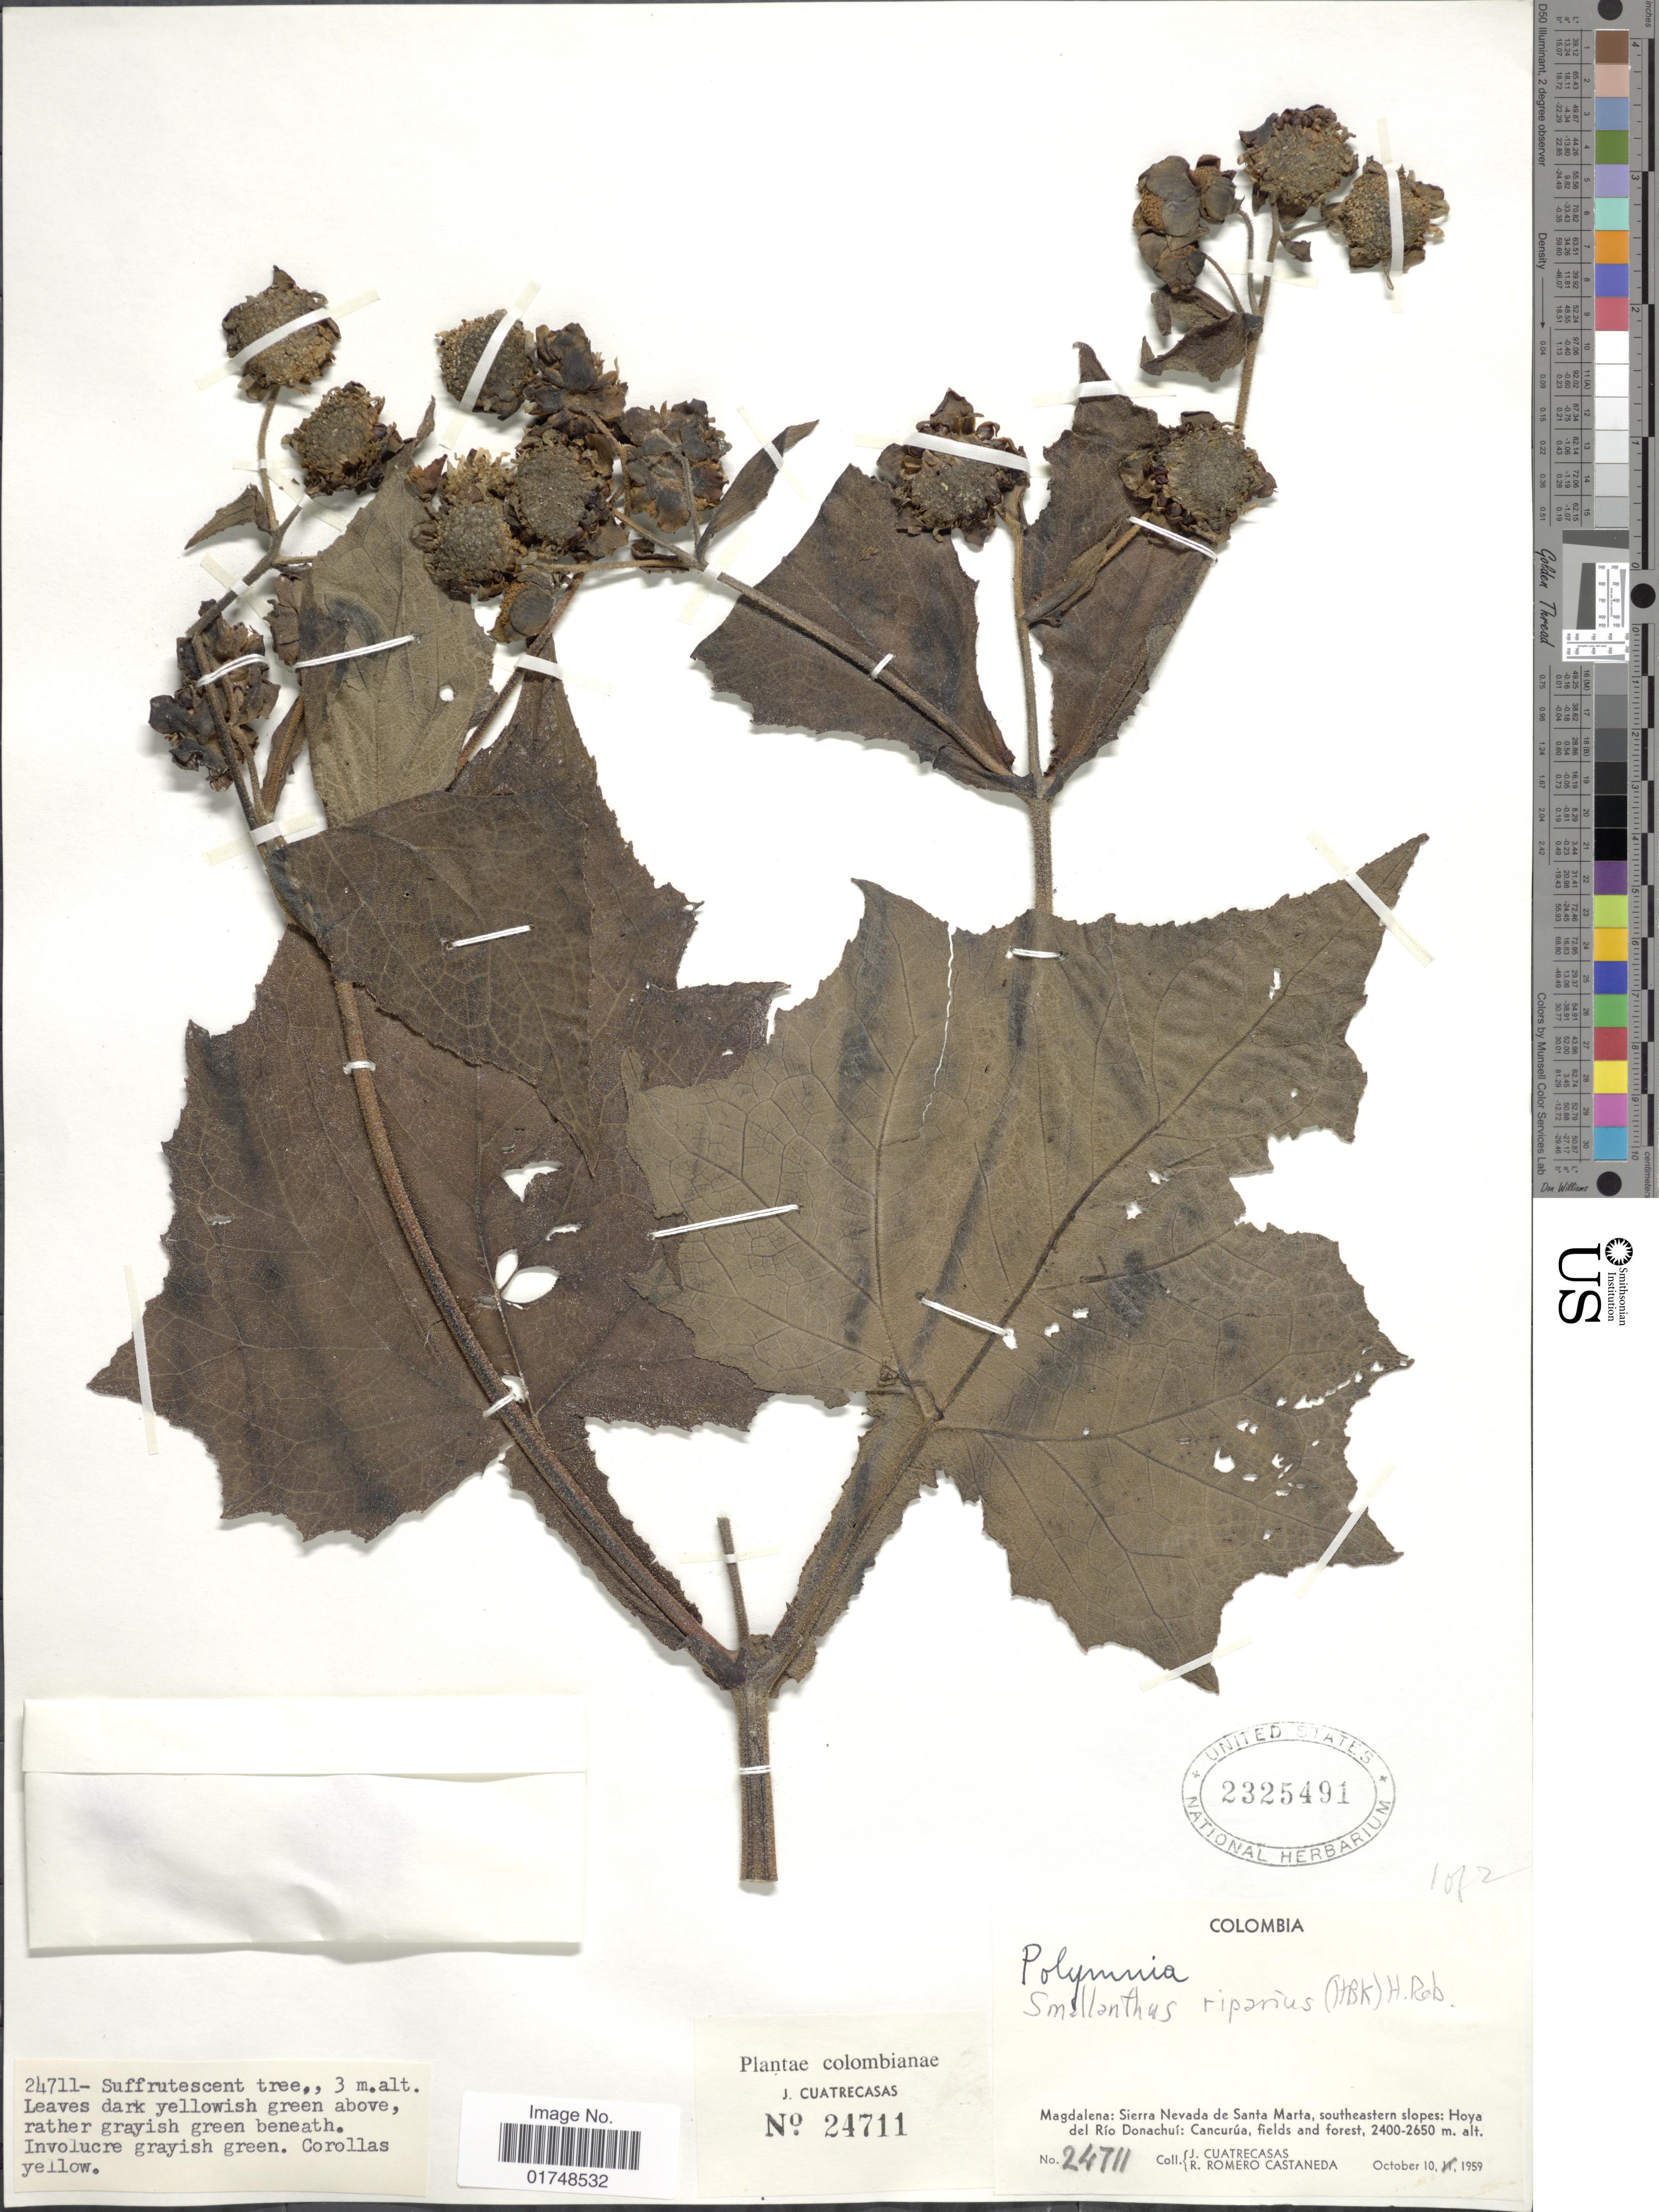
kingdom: Plantae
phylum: Tracheophyta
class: Magnoliopsida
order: Asterales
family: Asteraceae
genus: Smallanthus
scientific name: Smallanthus riparius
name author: (Kunth) H. Rob.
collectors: J. Cuatrecasas & R. Romero Castañeda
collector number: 24711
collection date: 1959-10-10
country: Colombia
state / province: Magdalena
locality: Magdalena: Sierra Nevada de Santa Marta, southeastern slopes: Hoya de; Rio Donachui: Cancurua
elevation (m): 2400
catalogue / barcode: US 2325491